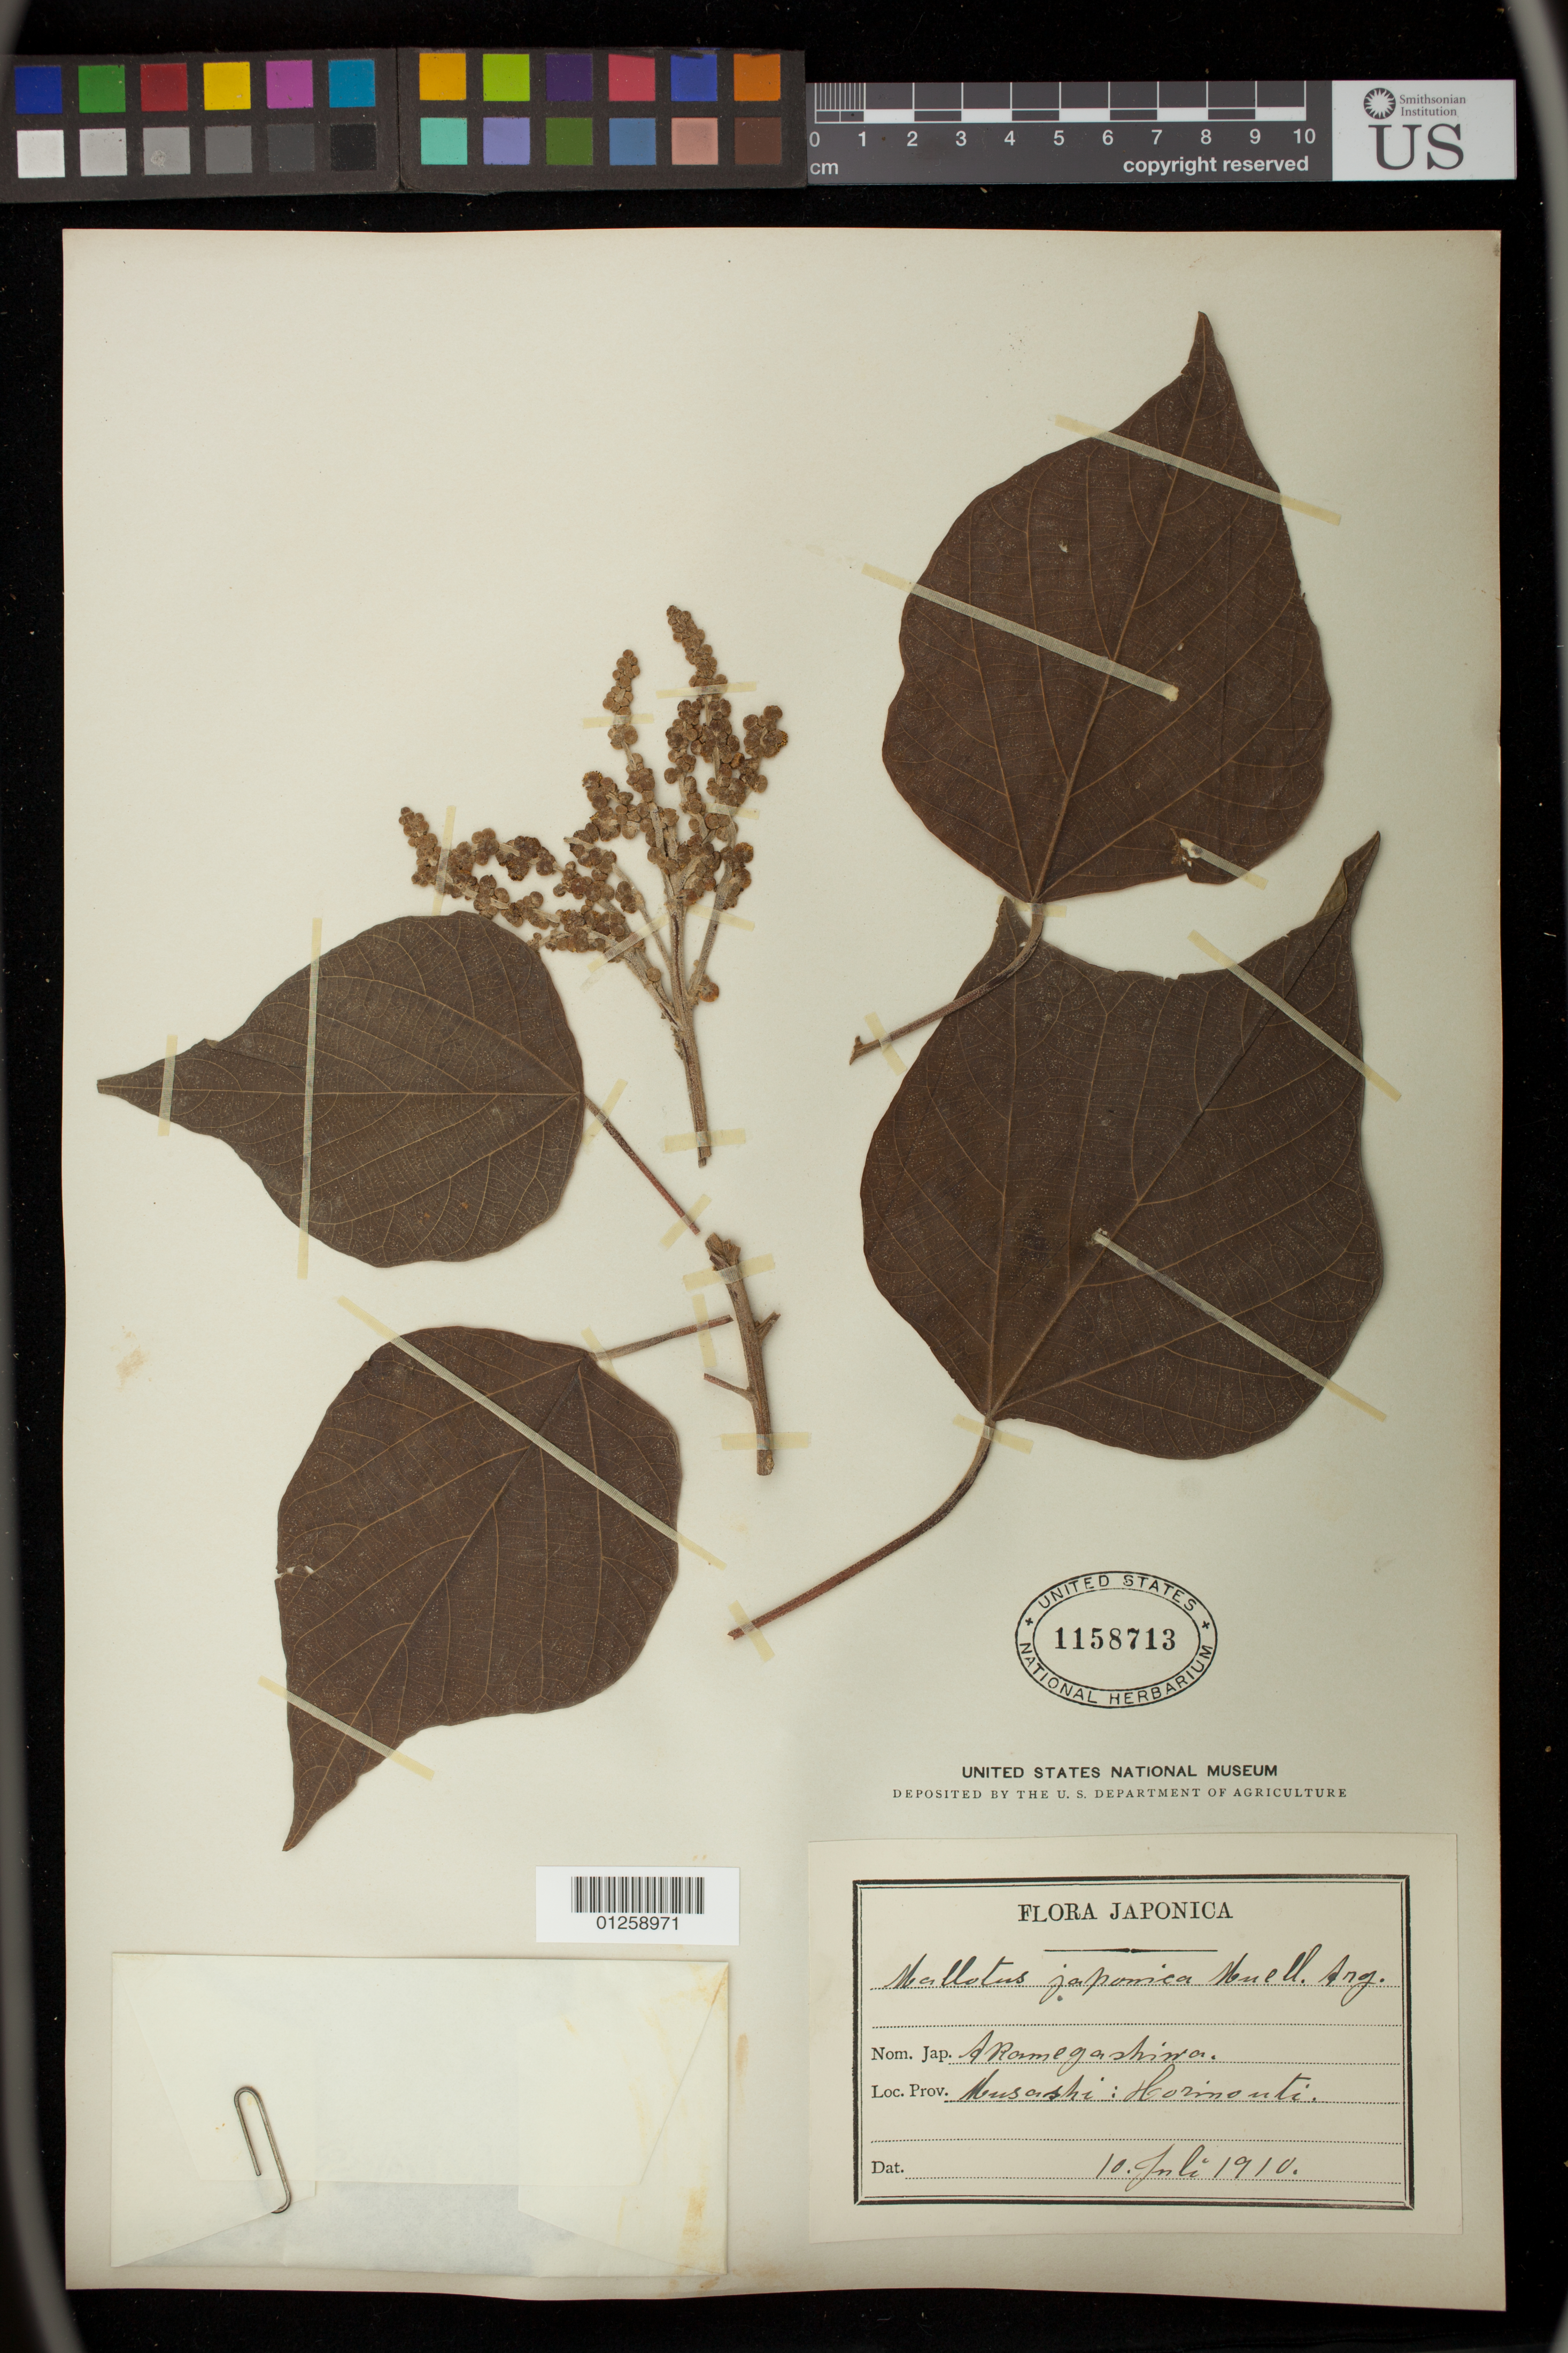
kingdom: Plantae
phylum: Tracheophyta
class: Magnoliopsida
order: Malpighiales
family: Euphorbiaceae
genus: Mallotus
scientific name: Mallotus japonicus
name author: (Spreng.) Müll. Arg.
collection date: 1910-07-10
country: Japan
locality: Musashi: Horinonti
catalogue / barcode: US 1158713